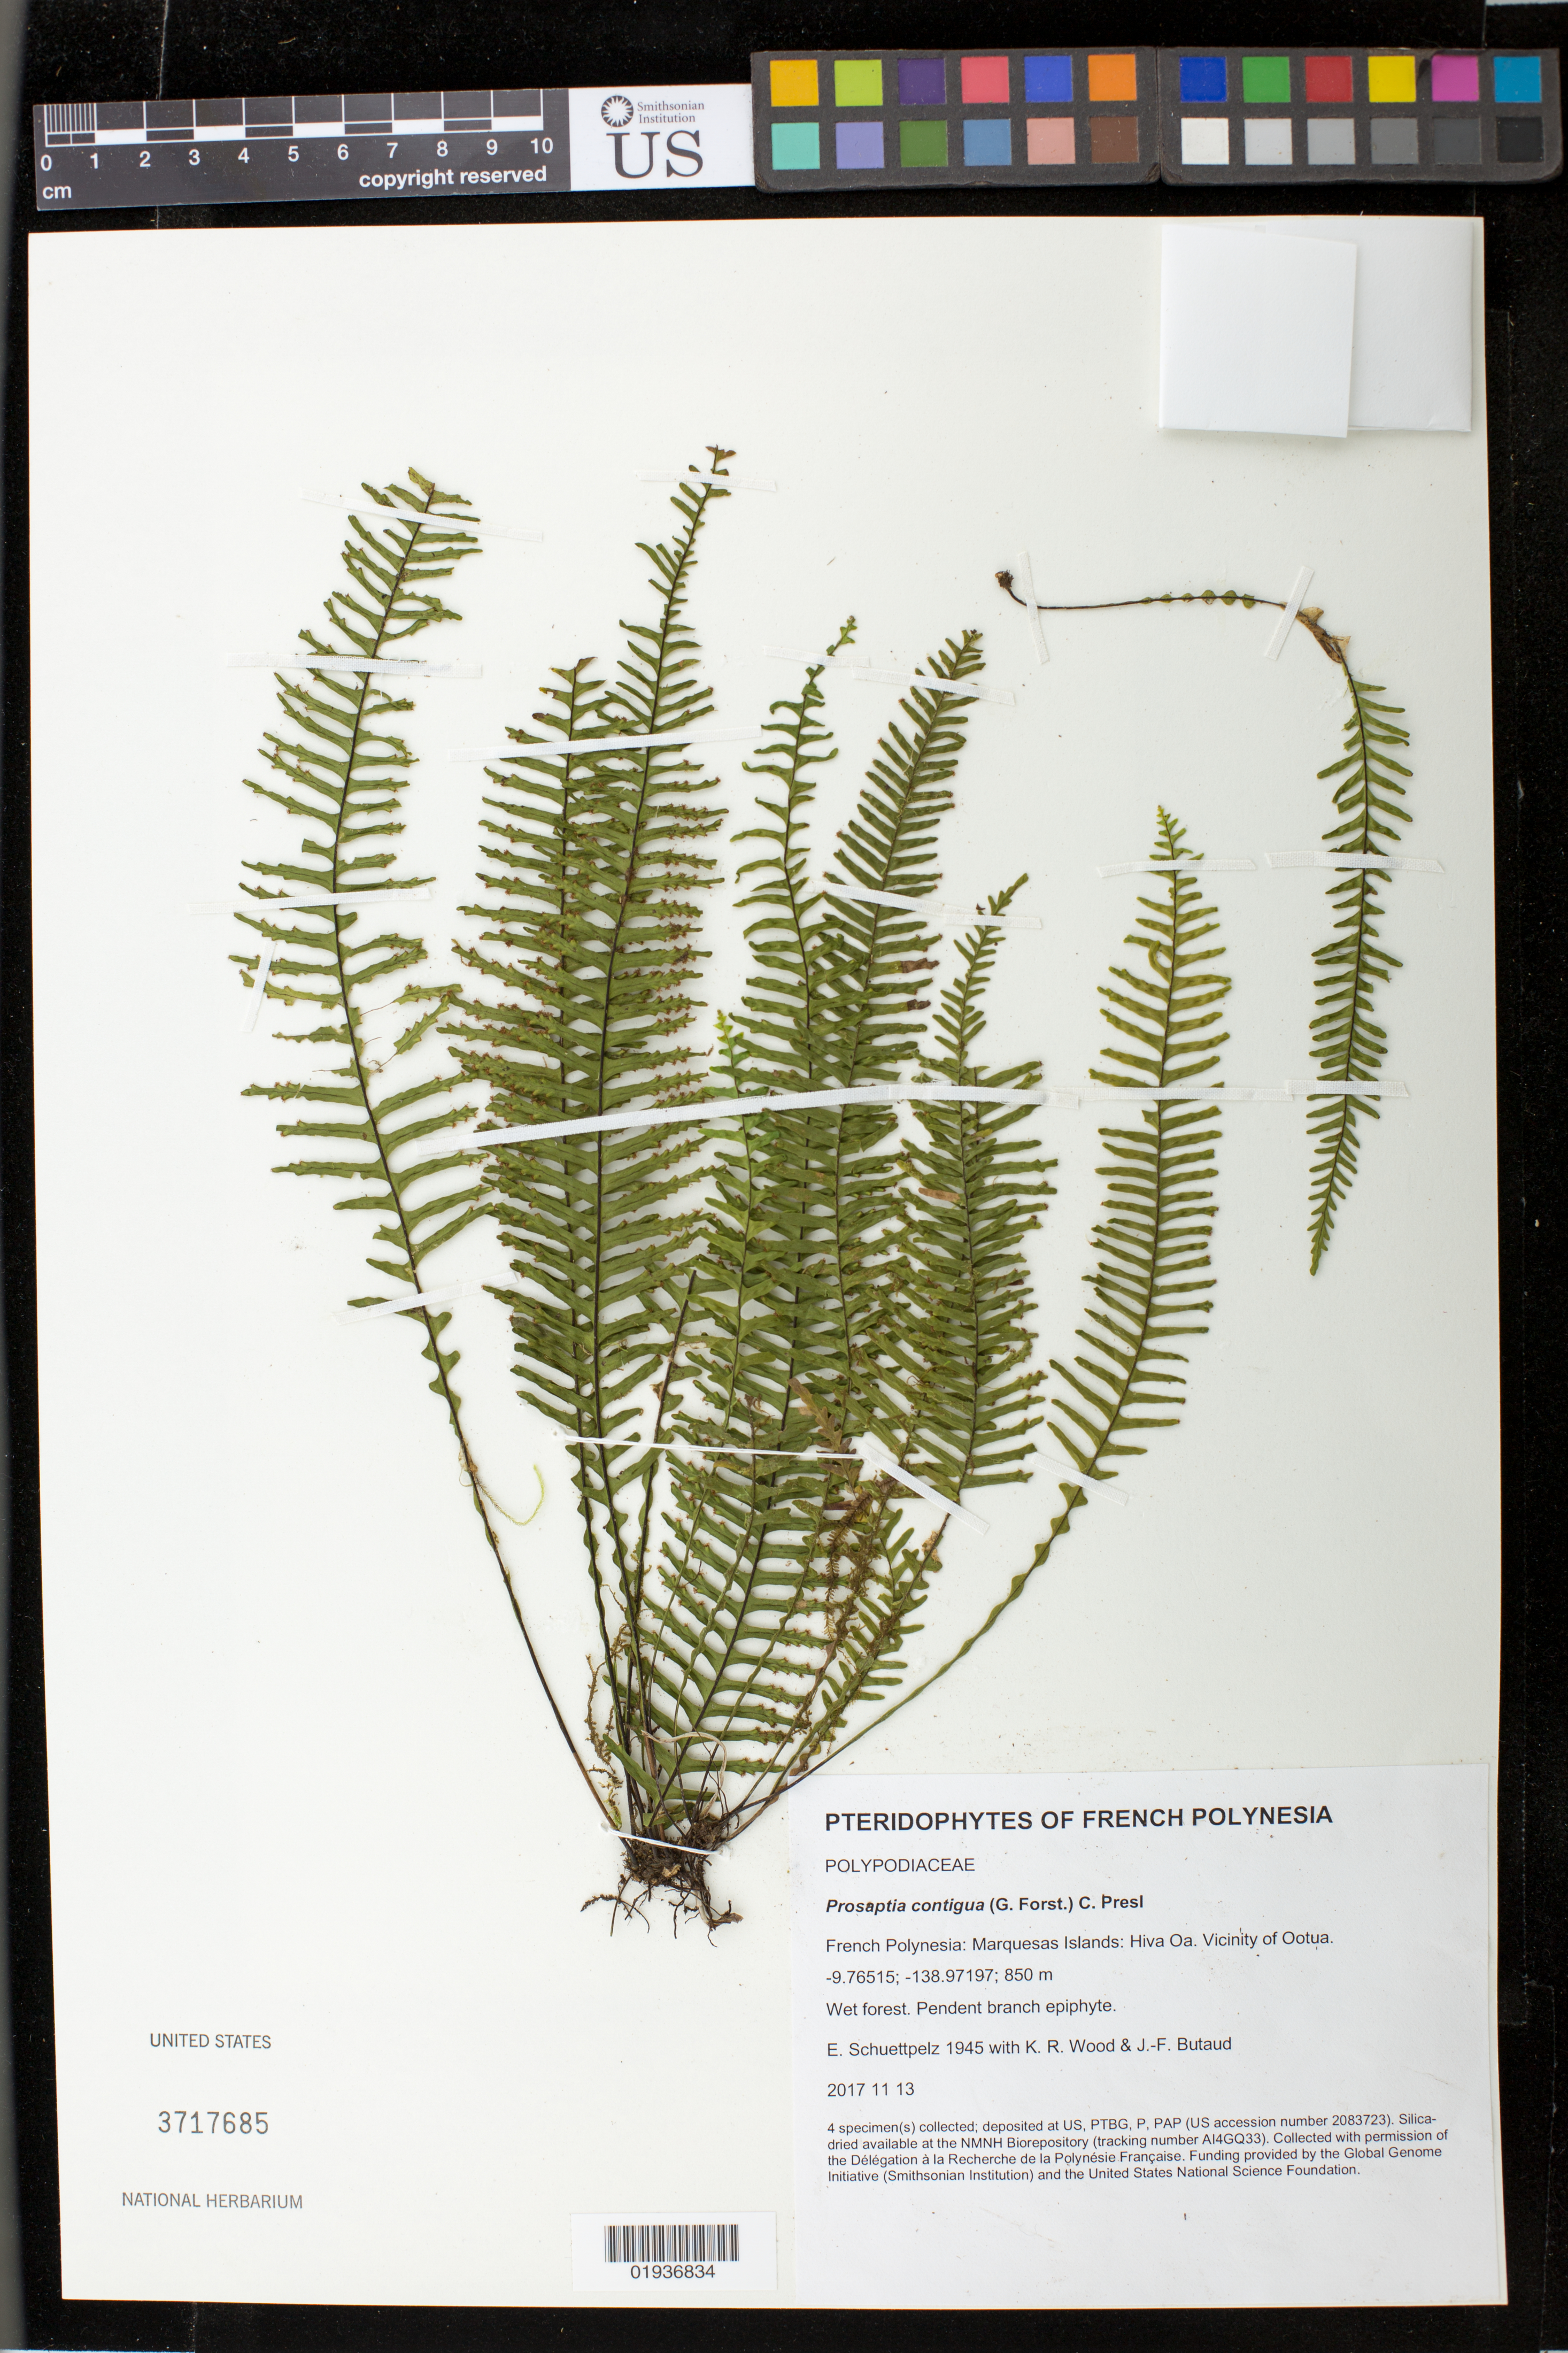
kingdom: Plantae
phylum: Tracheophyta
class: Polypodiopsida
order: Polypodiales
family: Polypodiaceae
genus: Prosaptia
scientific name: Prosaptia contigua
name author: (G. Forst.) Presl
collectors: E. Schuettpelz, K. R. Wood & J. -F. Butaud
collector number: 1945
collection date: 2017-11-13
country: French Polynesia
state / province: Marquesas Islands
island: Hiva Oa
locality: Vicinity of Ootua.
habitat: Wet forest.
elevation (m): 850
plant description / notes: Collected with permission of the Délégation à la Recherche de la Polynésie Française. Funding provided by the Global Genome Initiative (Smithsonian Institution) and the United States National Science Foundation. Silica dried tissue stored at AI4GQ33 in the NMNH Biorepository, Smithsonian Institution.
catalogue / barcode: US 3717685